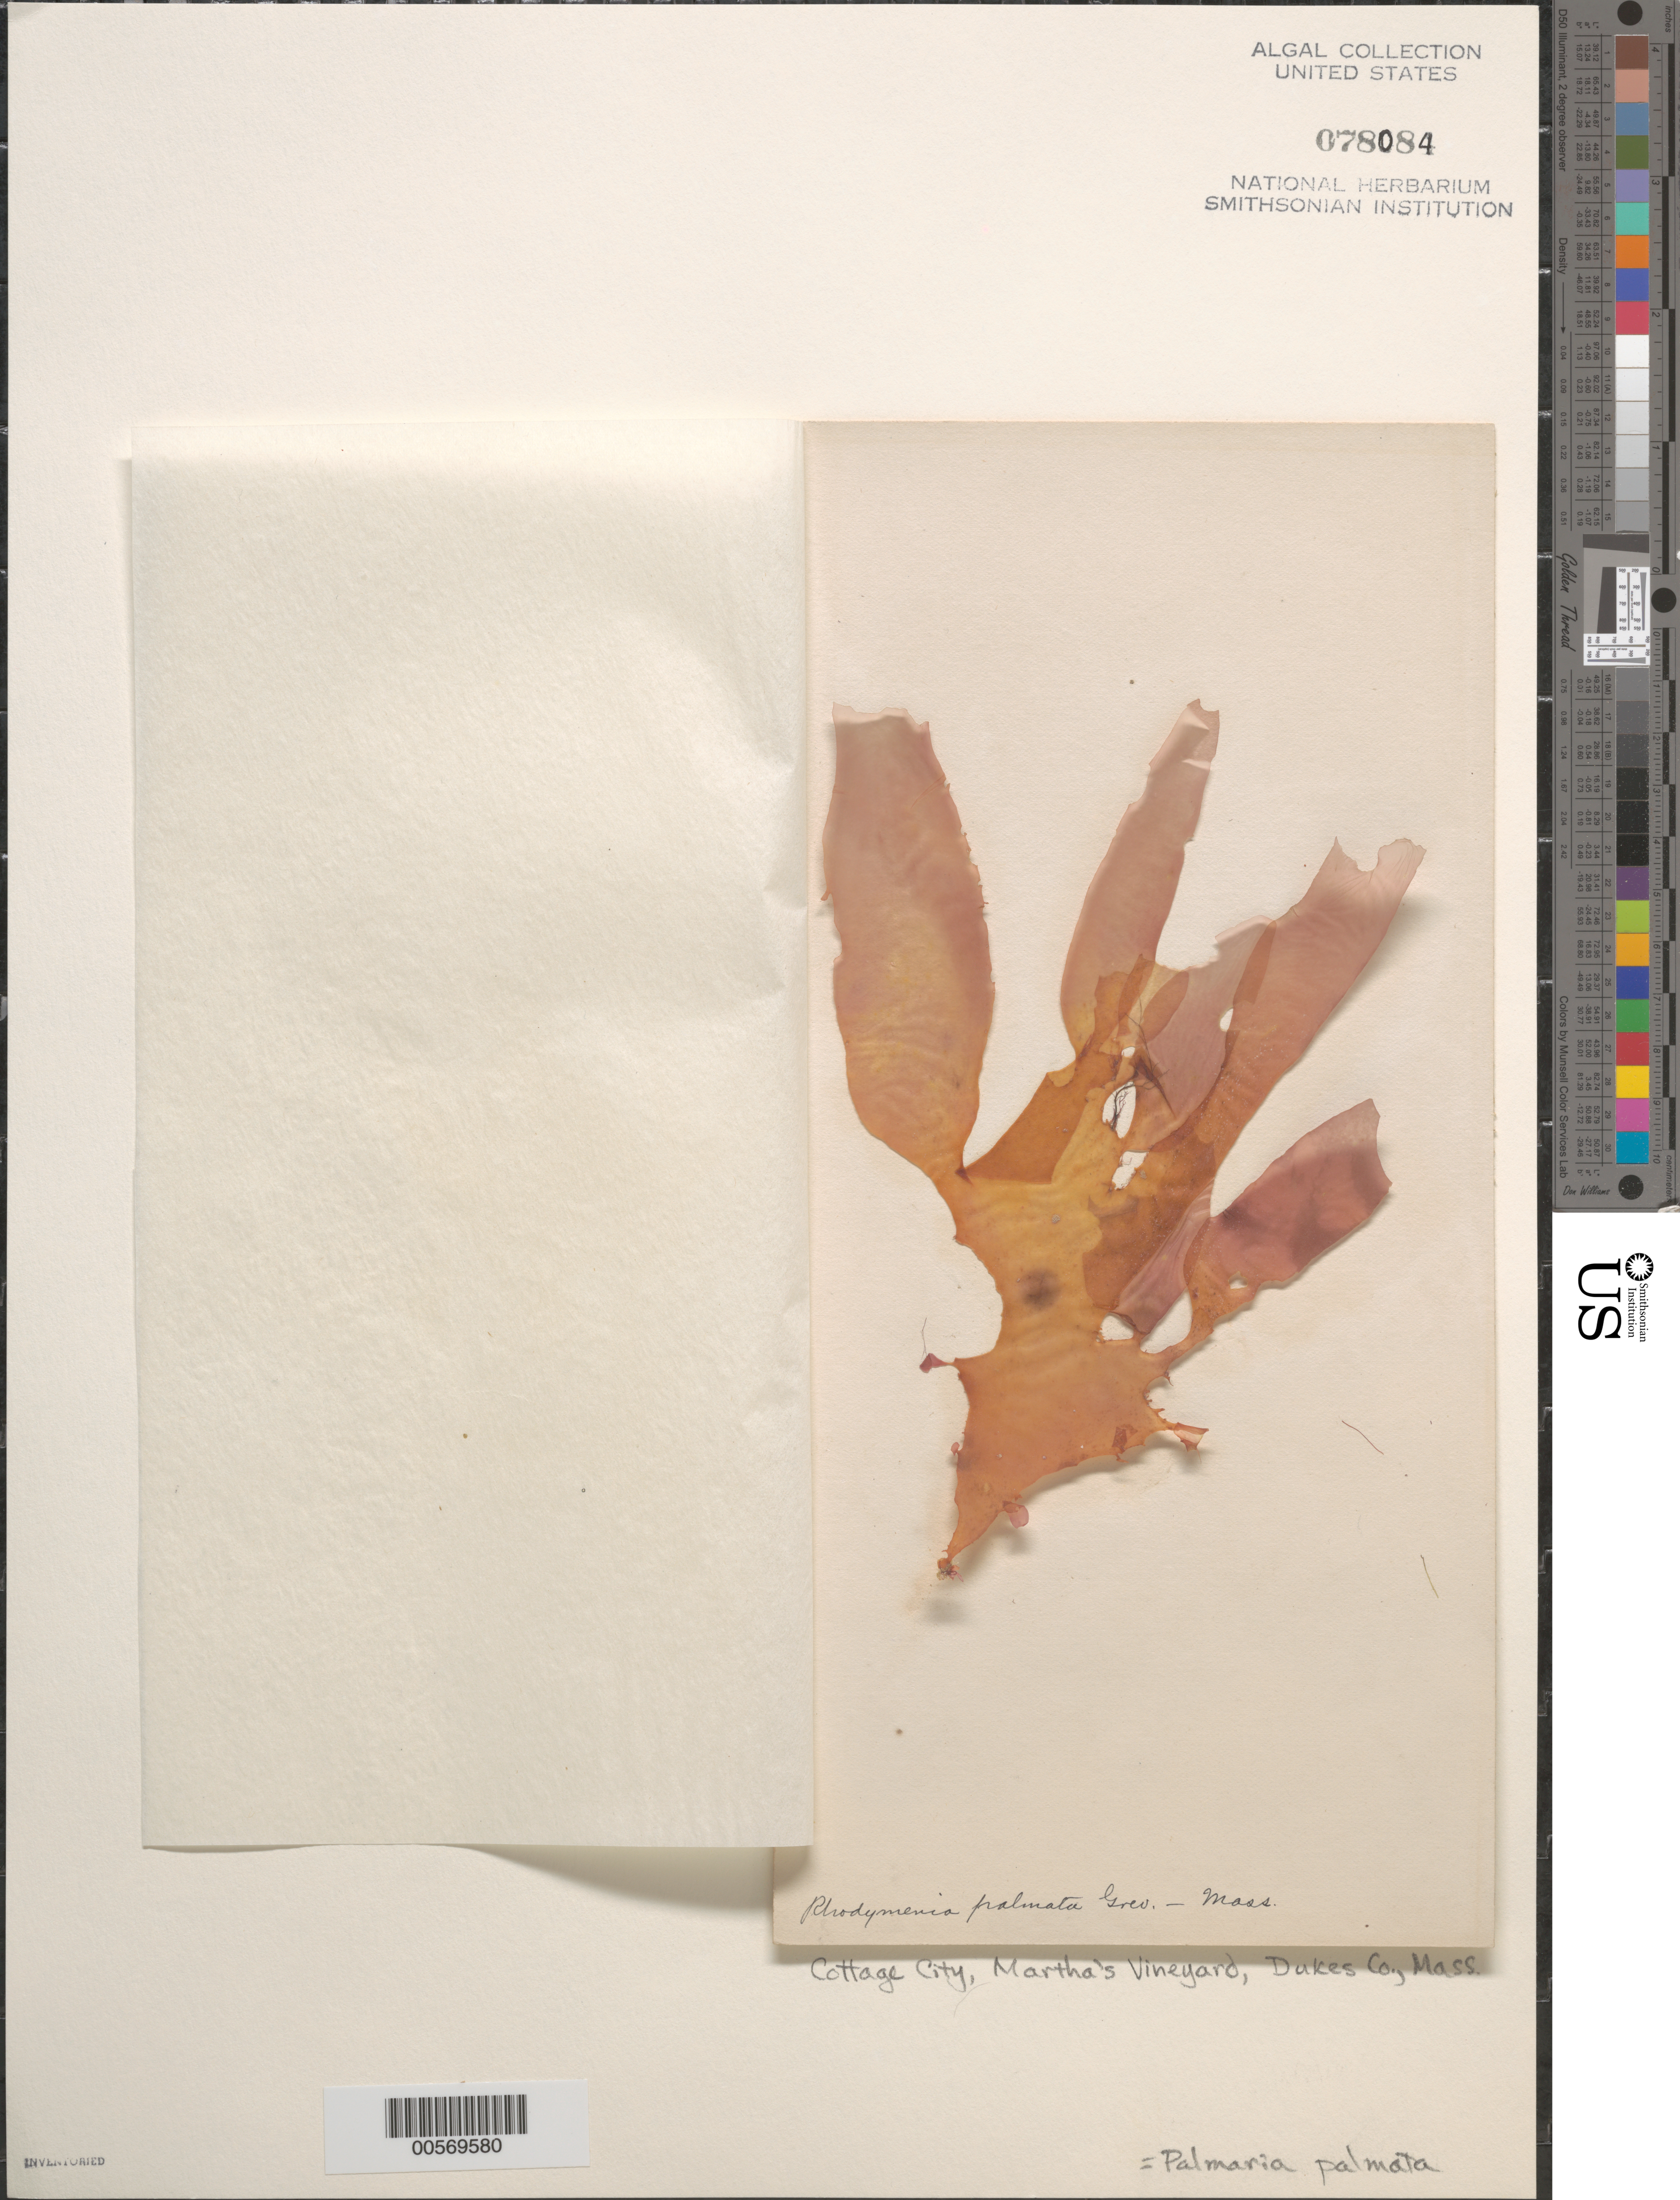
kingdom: Plantae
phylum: Rhodophyta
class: Florideophyceae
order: Palmariales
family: Palmariaceae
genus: Palmaria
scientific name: Palmaria palmata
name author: (L.) F. Weber & D. Mohr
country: United States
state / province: Massachusetts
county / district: Dukes County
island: Martha's Vineyard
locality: Cottage City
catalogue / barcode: US 78084